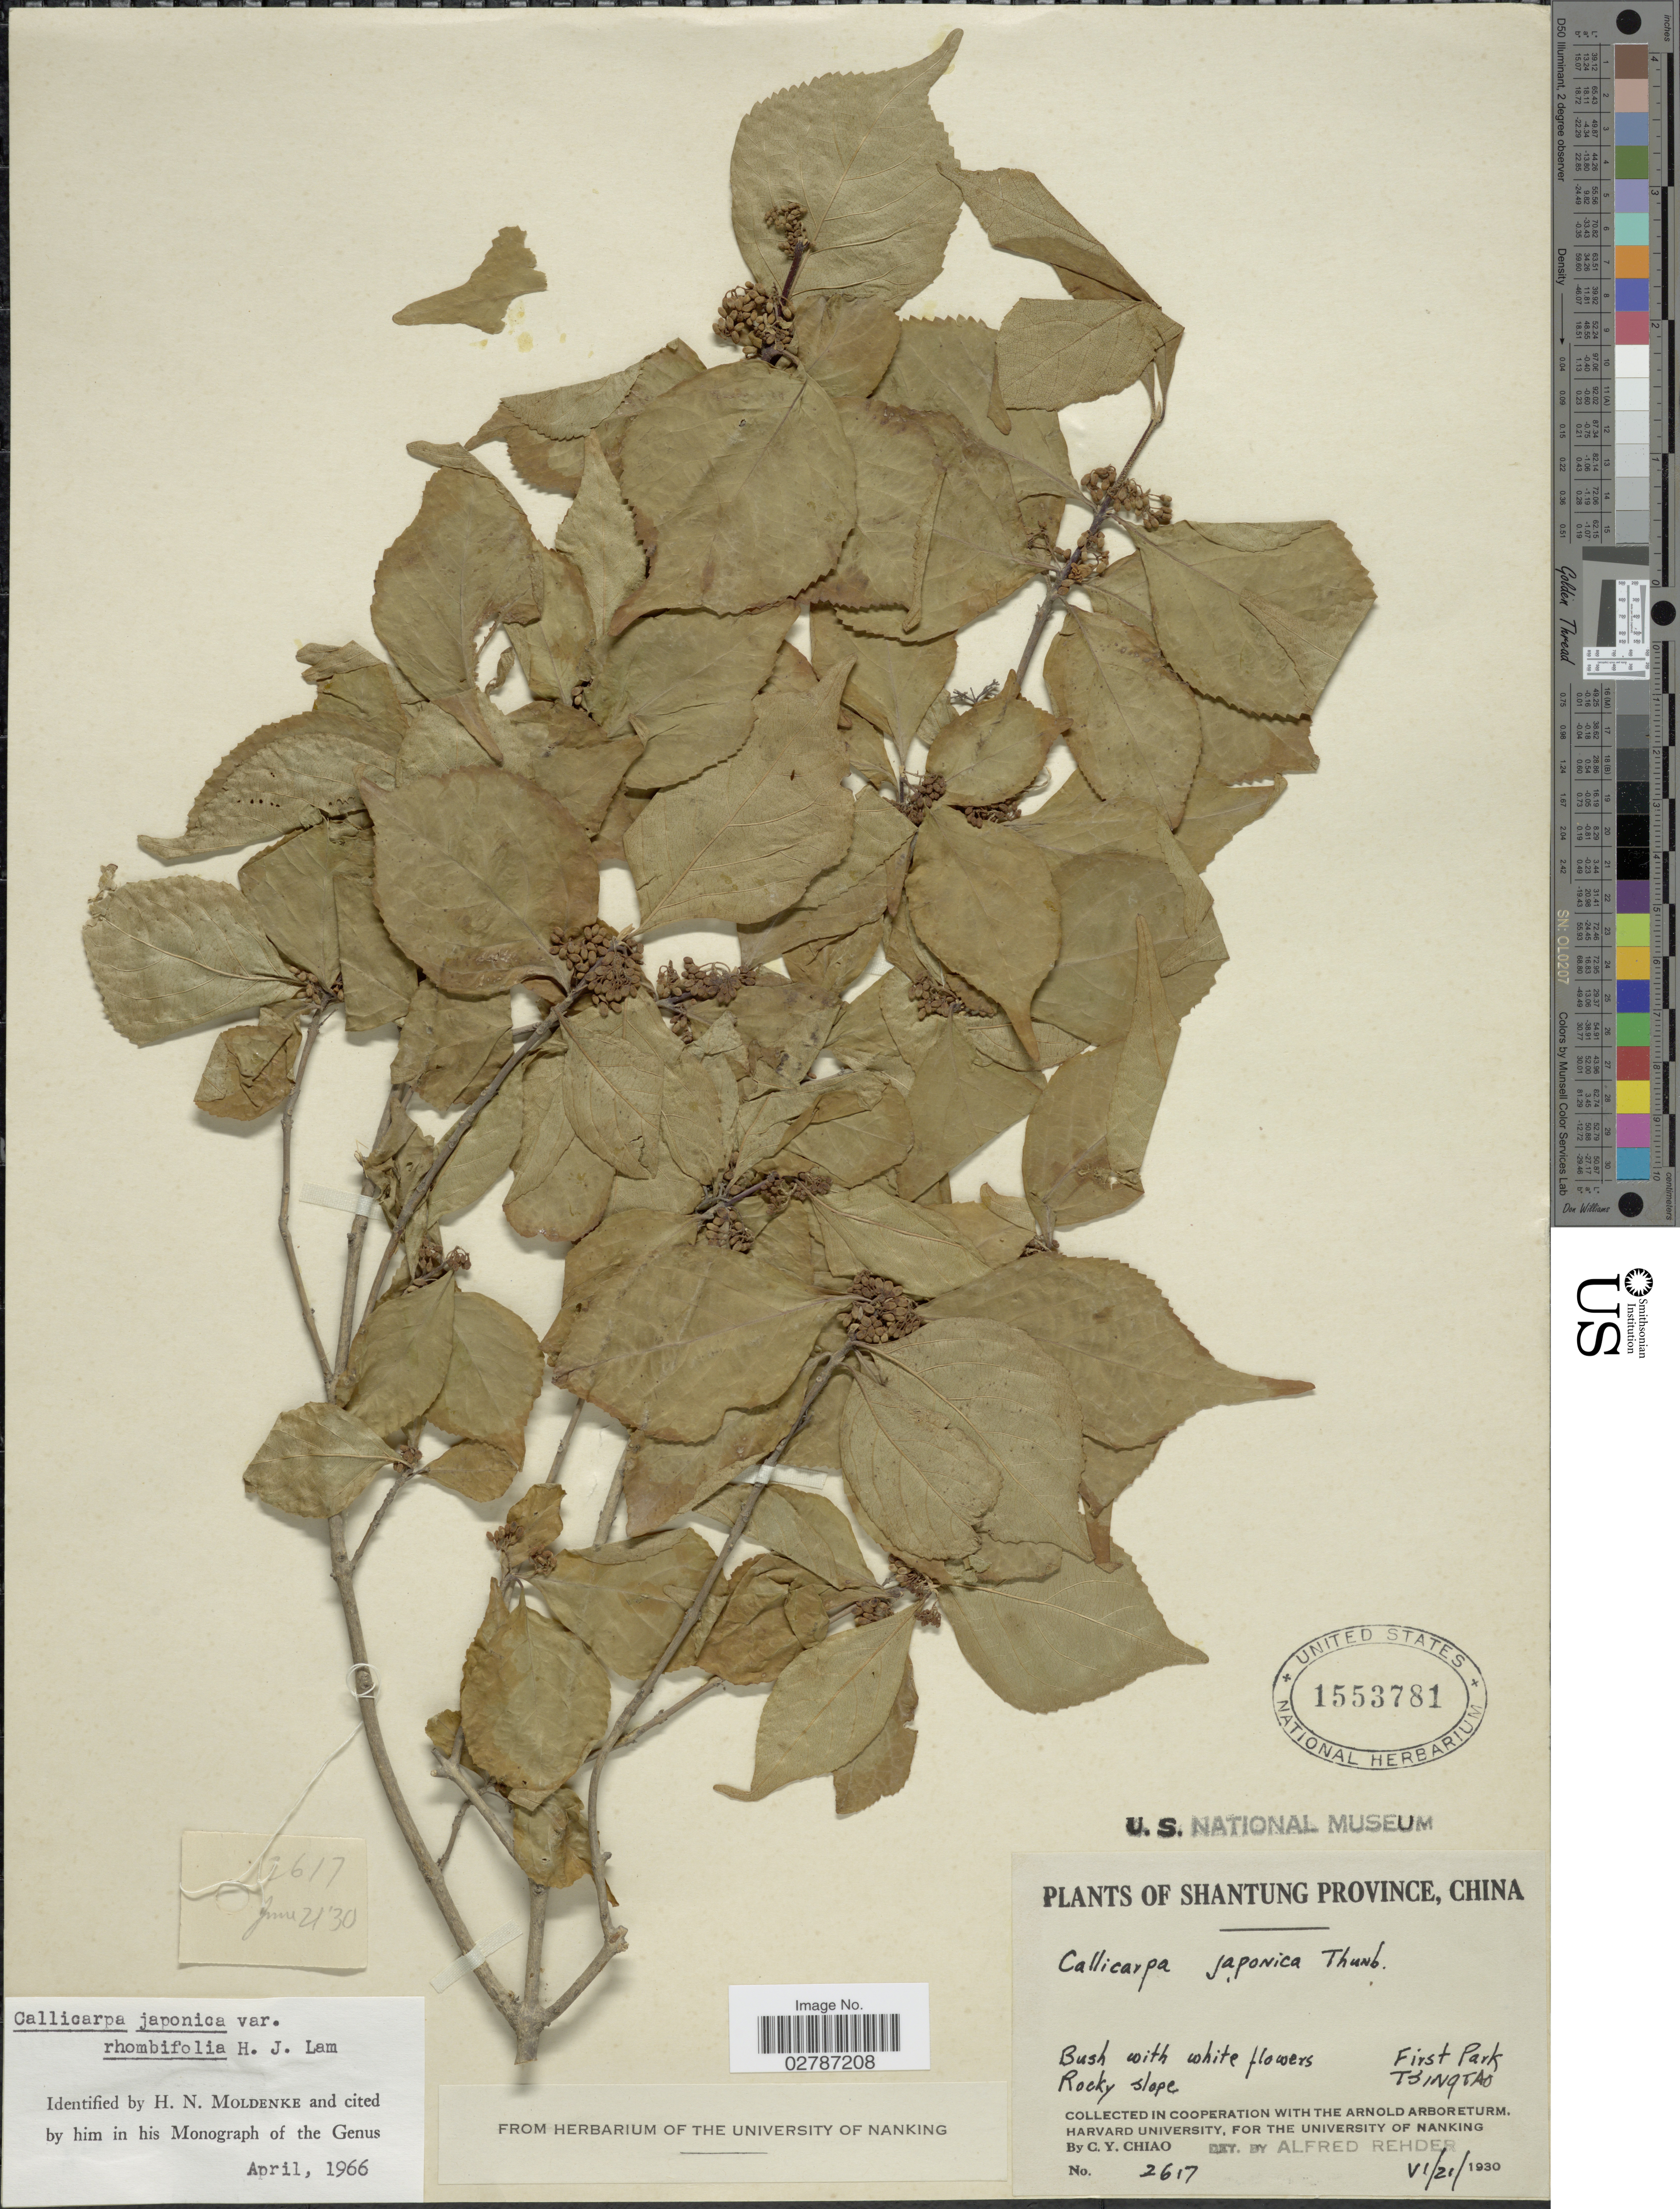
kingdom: Plantae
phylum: Tracheophyta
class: Magnoliopsida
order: Lamiales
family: Lamiaceae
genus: Callicarpa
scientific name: Callicarpa japonica var. rhombifolia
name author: H.J. Lam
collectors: C. Y. Chiao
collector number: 2617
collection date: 1930-06-21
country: China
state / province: Shandong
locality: Shantung Province. First Park. Tsingtao.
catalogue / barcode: US 1553781